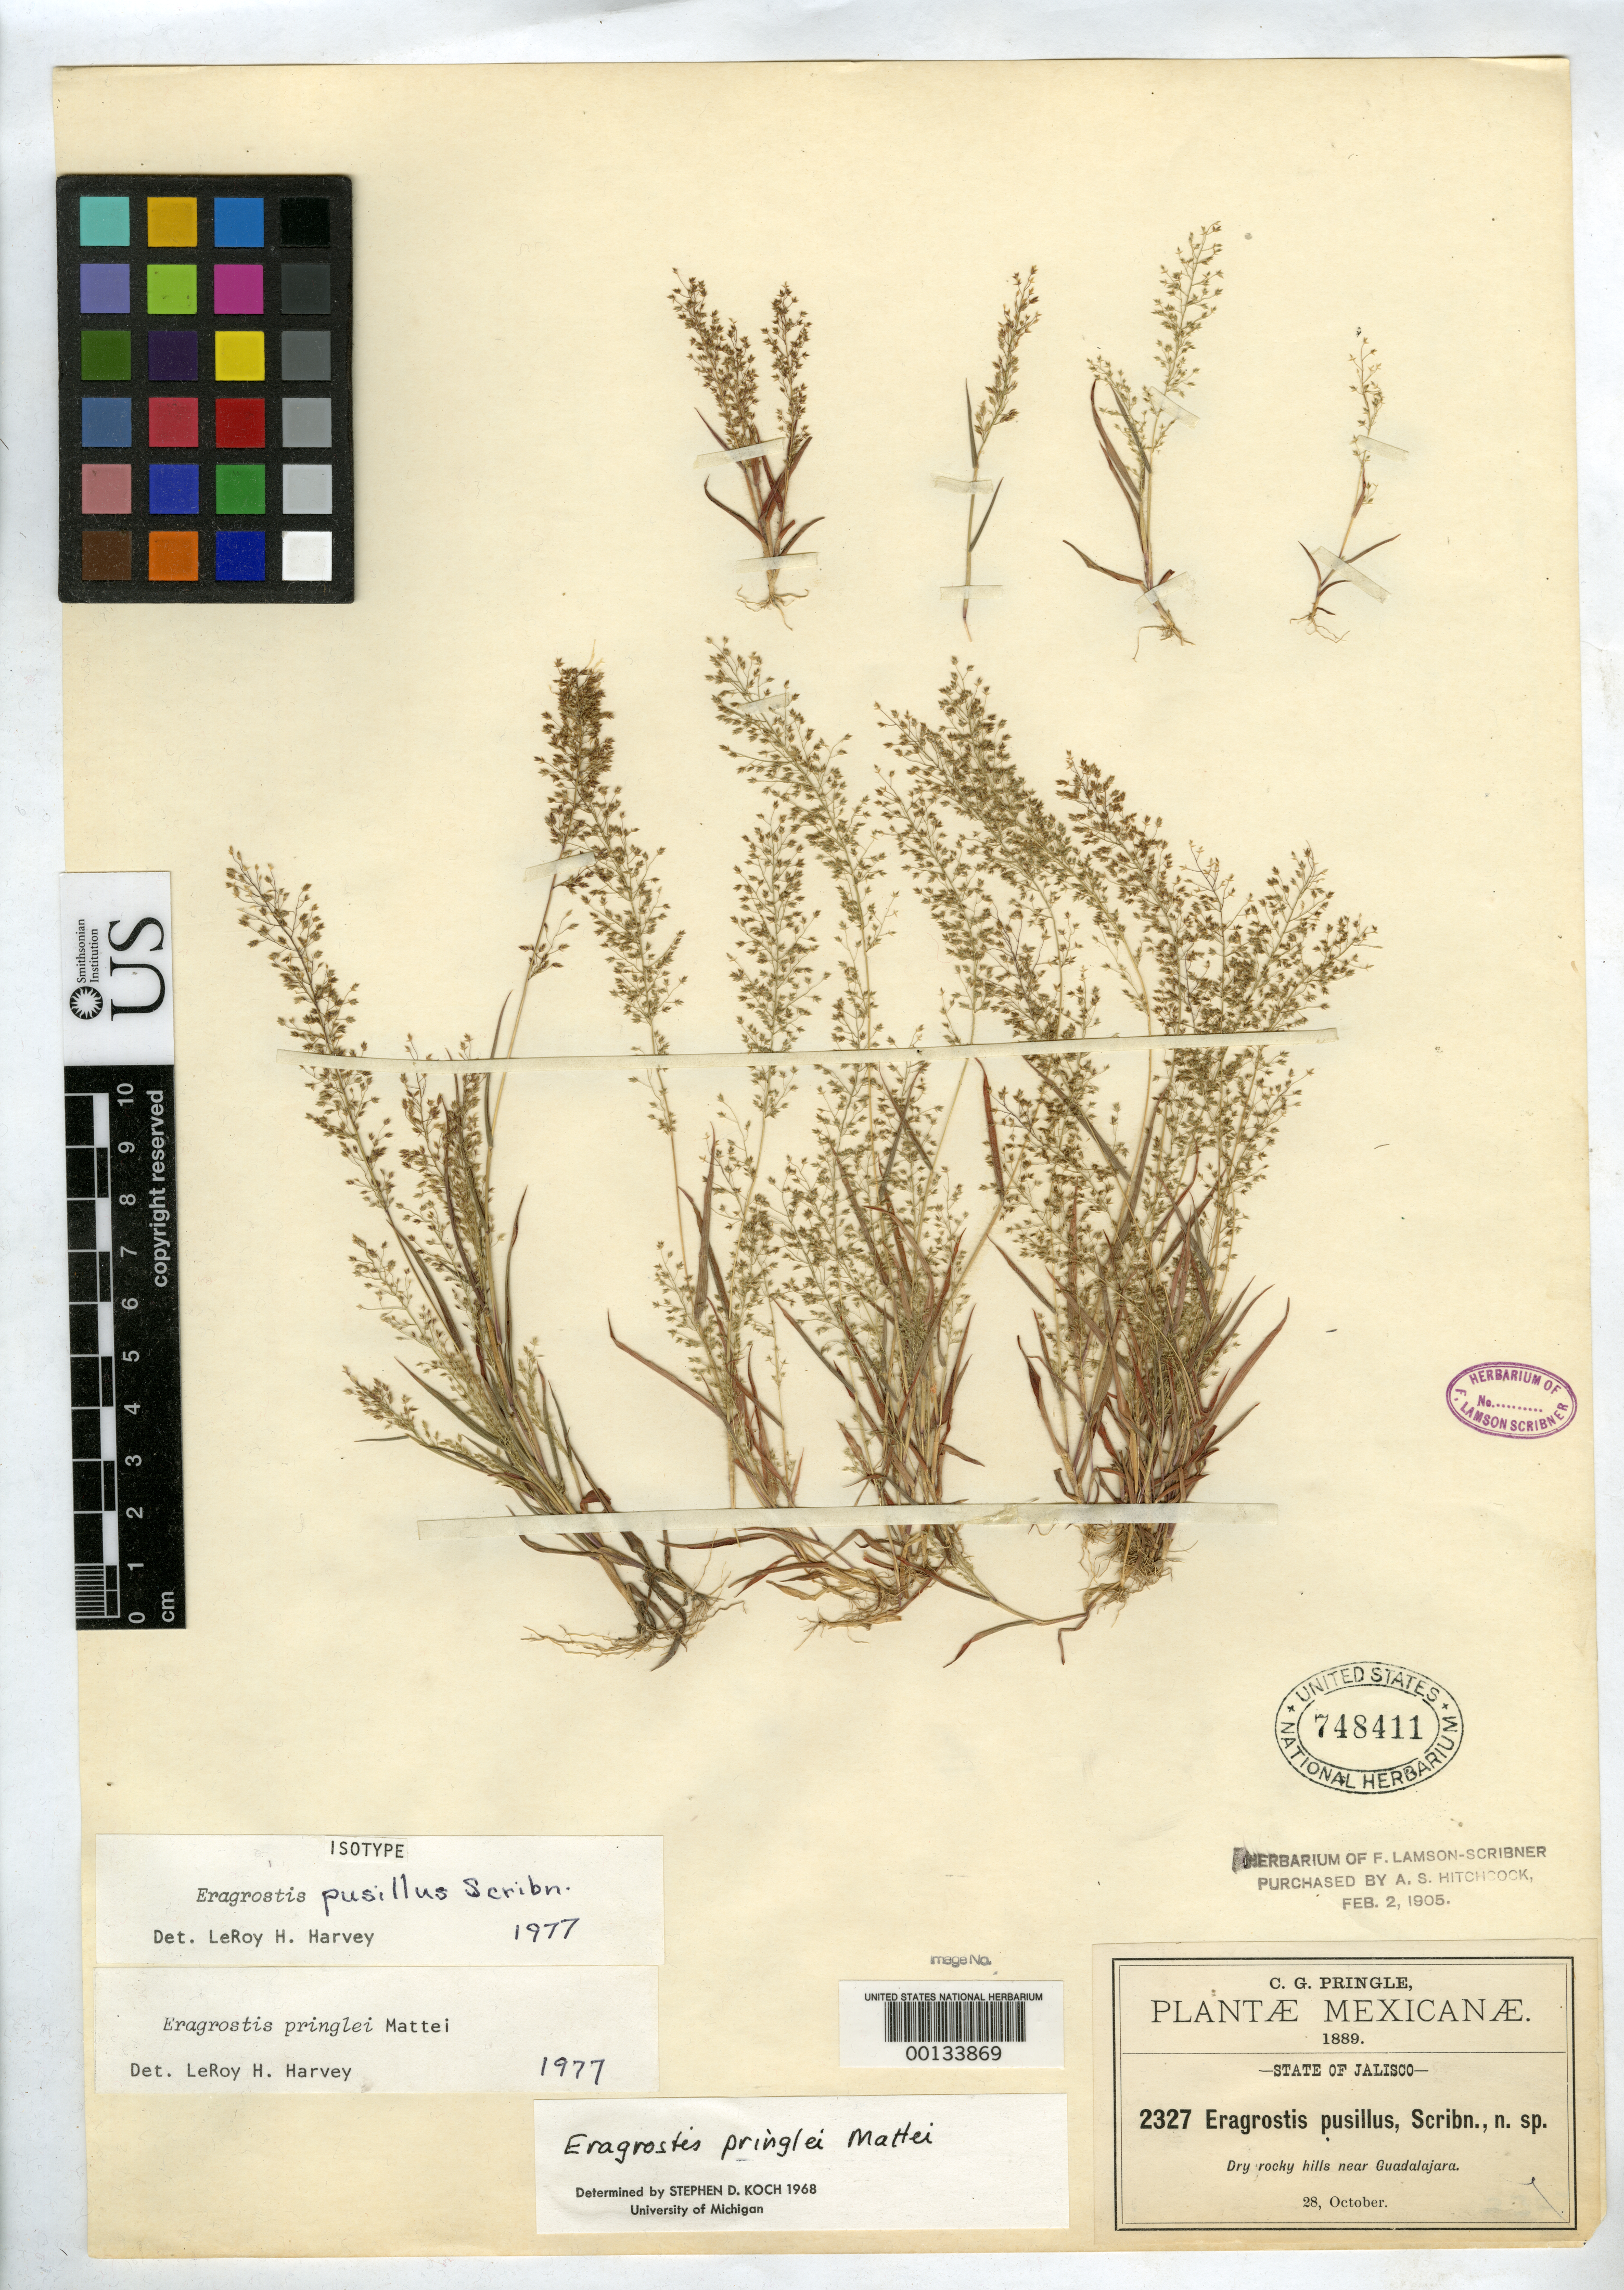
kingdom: Plantae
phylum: Tracheophyta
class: Liliopsida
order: Poales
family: Poaceae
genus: Eragrostis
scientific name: Eragrostis pusillus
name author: Scribn. ex W.J. Beal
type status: Isotype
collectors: C. G. Pringle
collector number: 2327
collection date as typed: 28 Oct 1889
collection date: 1889-10-28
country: Mexico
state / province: Jalisco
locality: Near Guadalajara.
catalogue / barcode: US 748411